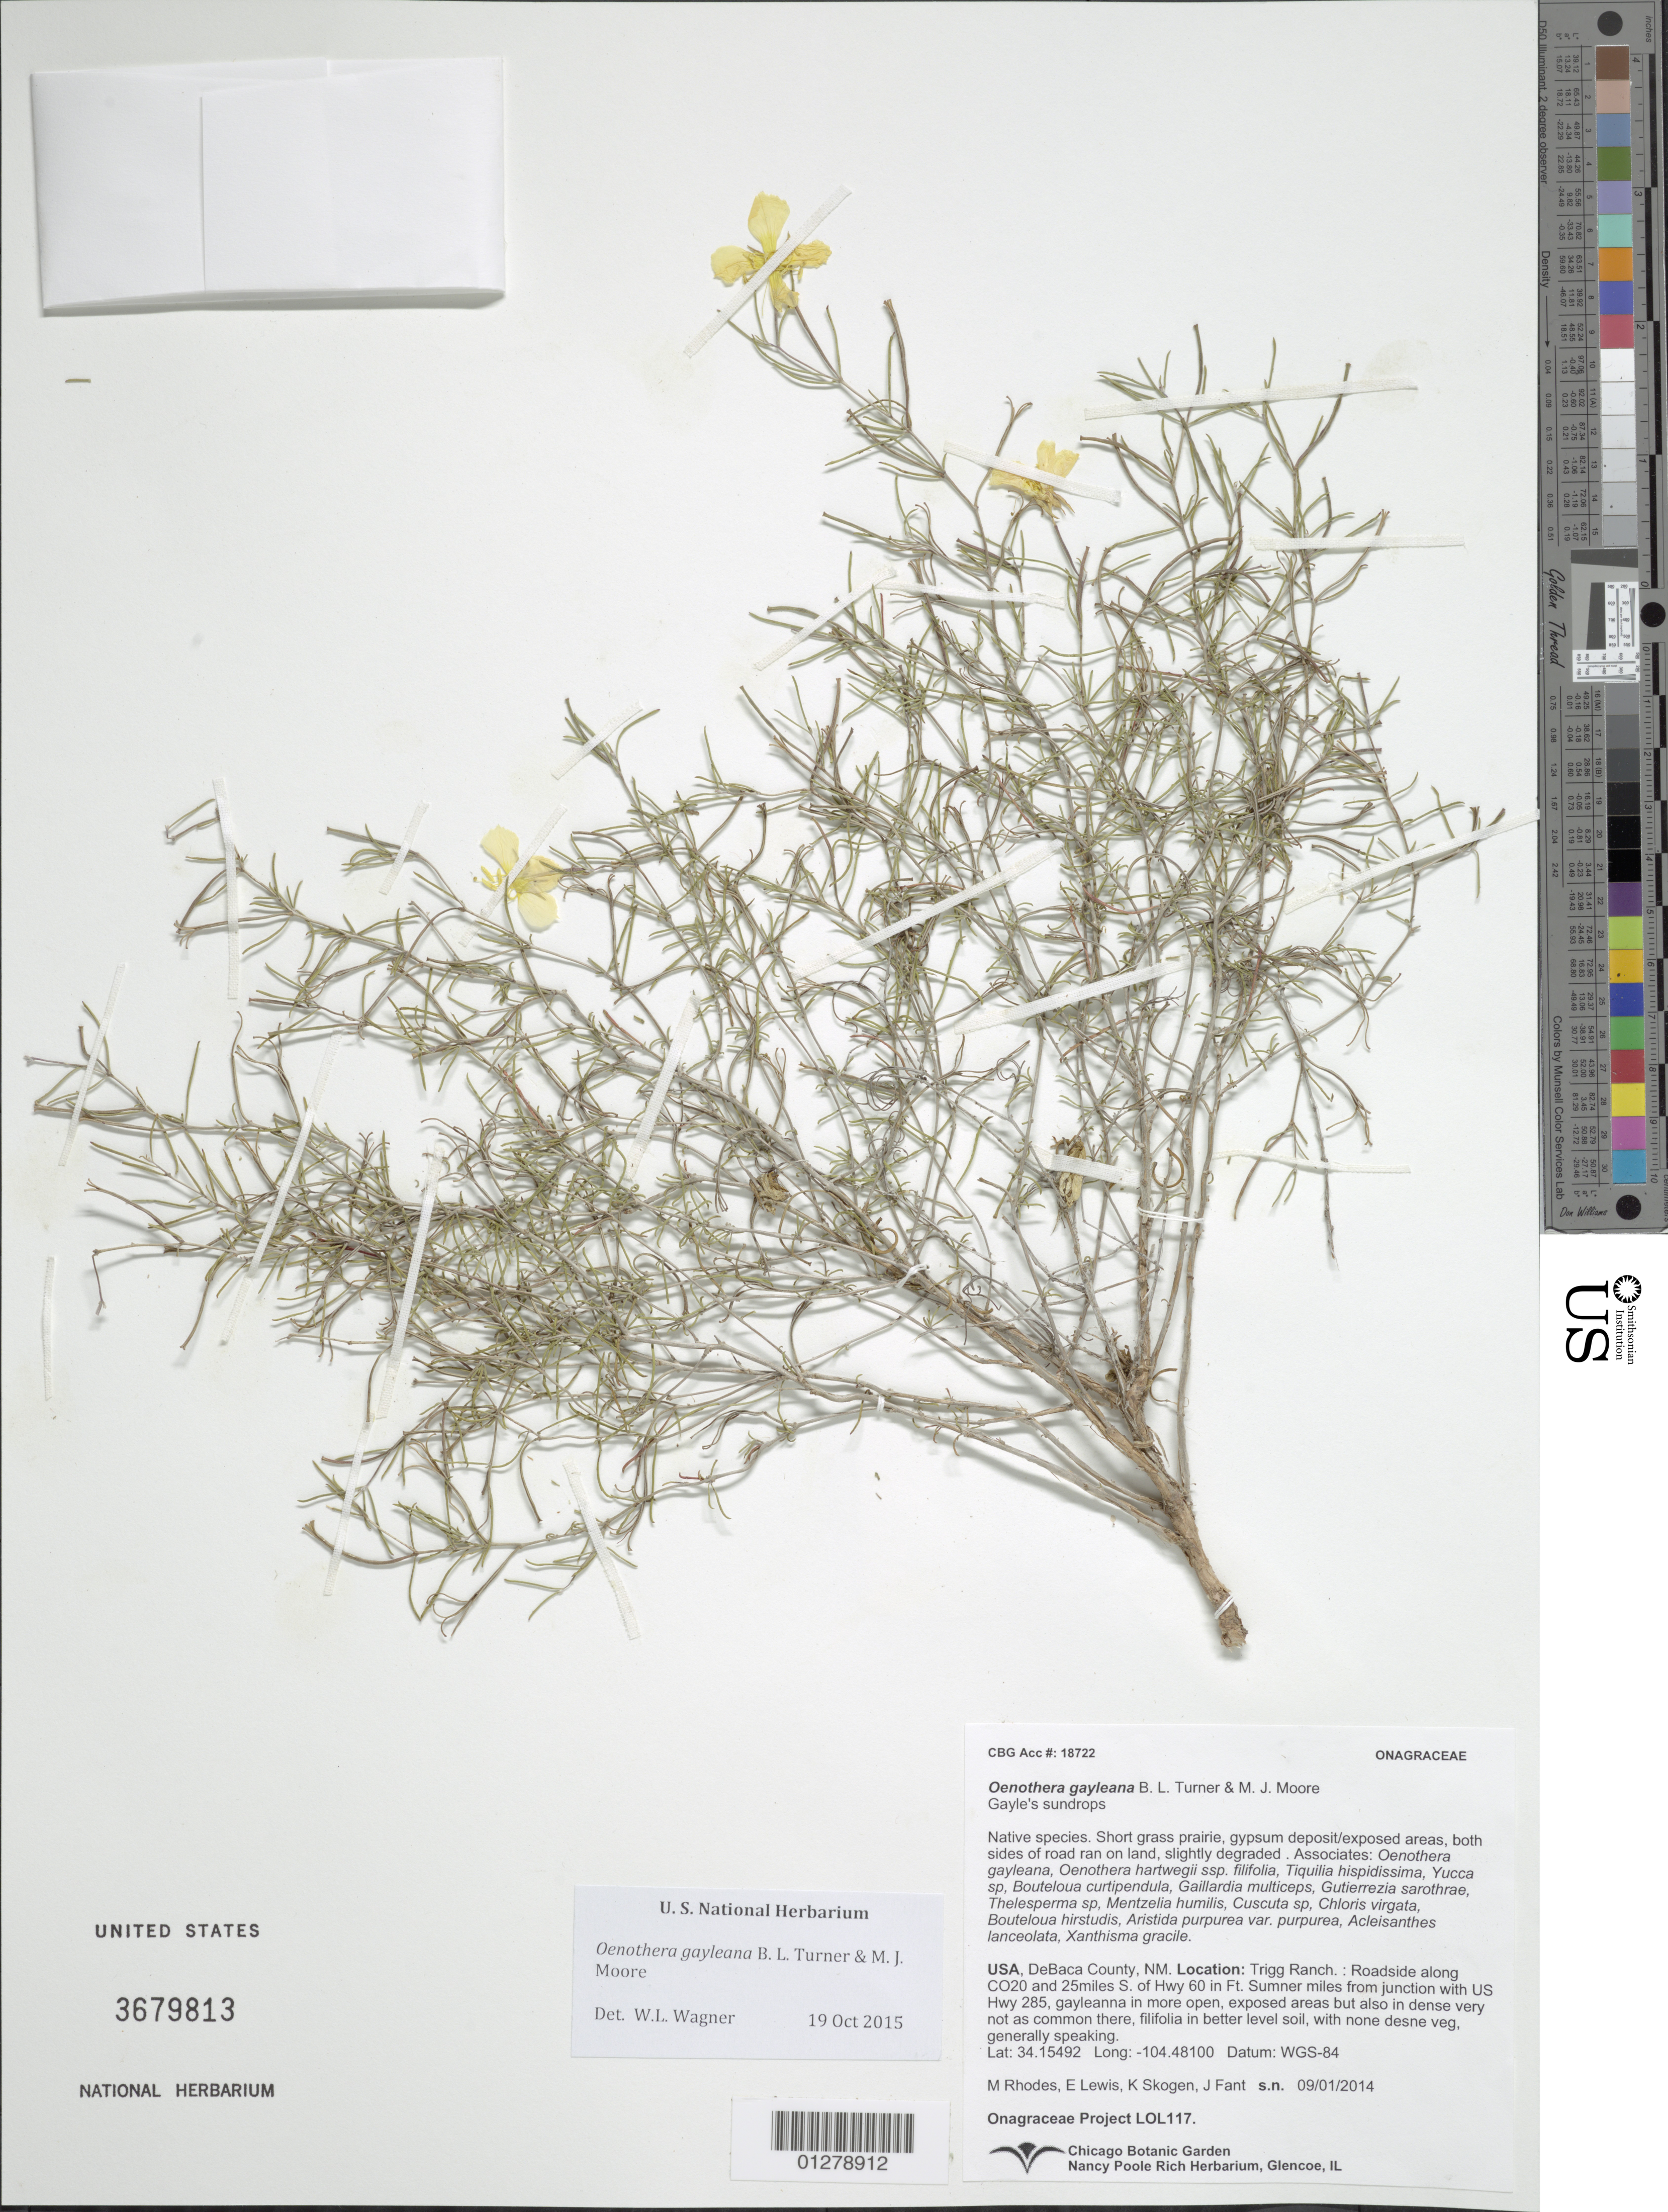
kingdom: Plantae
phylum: Tracheophyta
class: Magnoliopsida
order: Myrtales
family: Onagraceae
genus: Oenothera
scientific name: Oenothera gayleana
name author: B.L. Turner & Moore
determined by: Wagner, W. L., (BOT), Smithsonian Institution - National Museum of Natural History (UNITED STATES)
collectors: Onagraceae Project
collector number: LOL 117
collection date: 2014-09-01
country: United States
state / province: New Mexico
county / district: DeBaca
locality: Roadside along CO20 and 25miles S. of Hwy 60 in Ft. Sumner miles from junction with US Hwy 285.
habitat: Short grass prairie, gypsum deposit/exposed areas, both sides of road ran on land, slightly degraded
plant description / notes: CHIC, US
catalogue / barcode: US 3679813